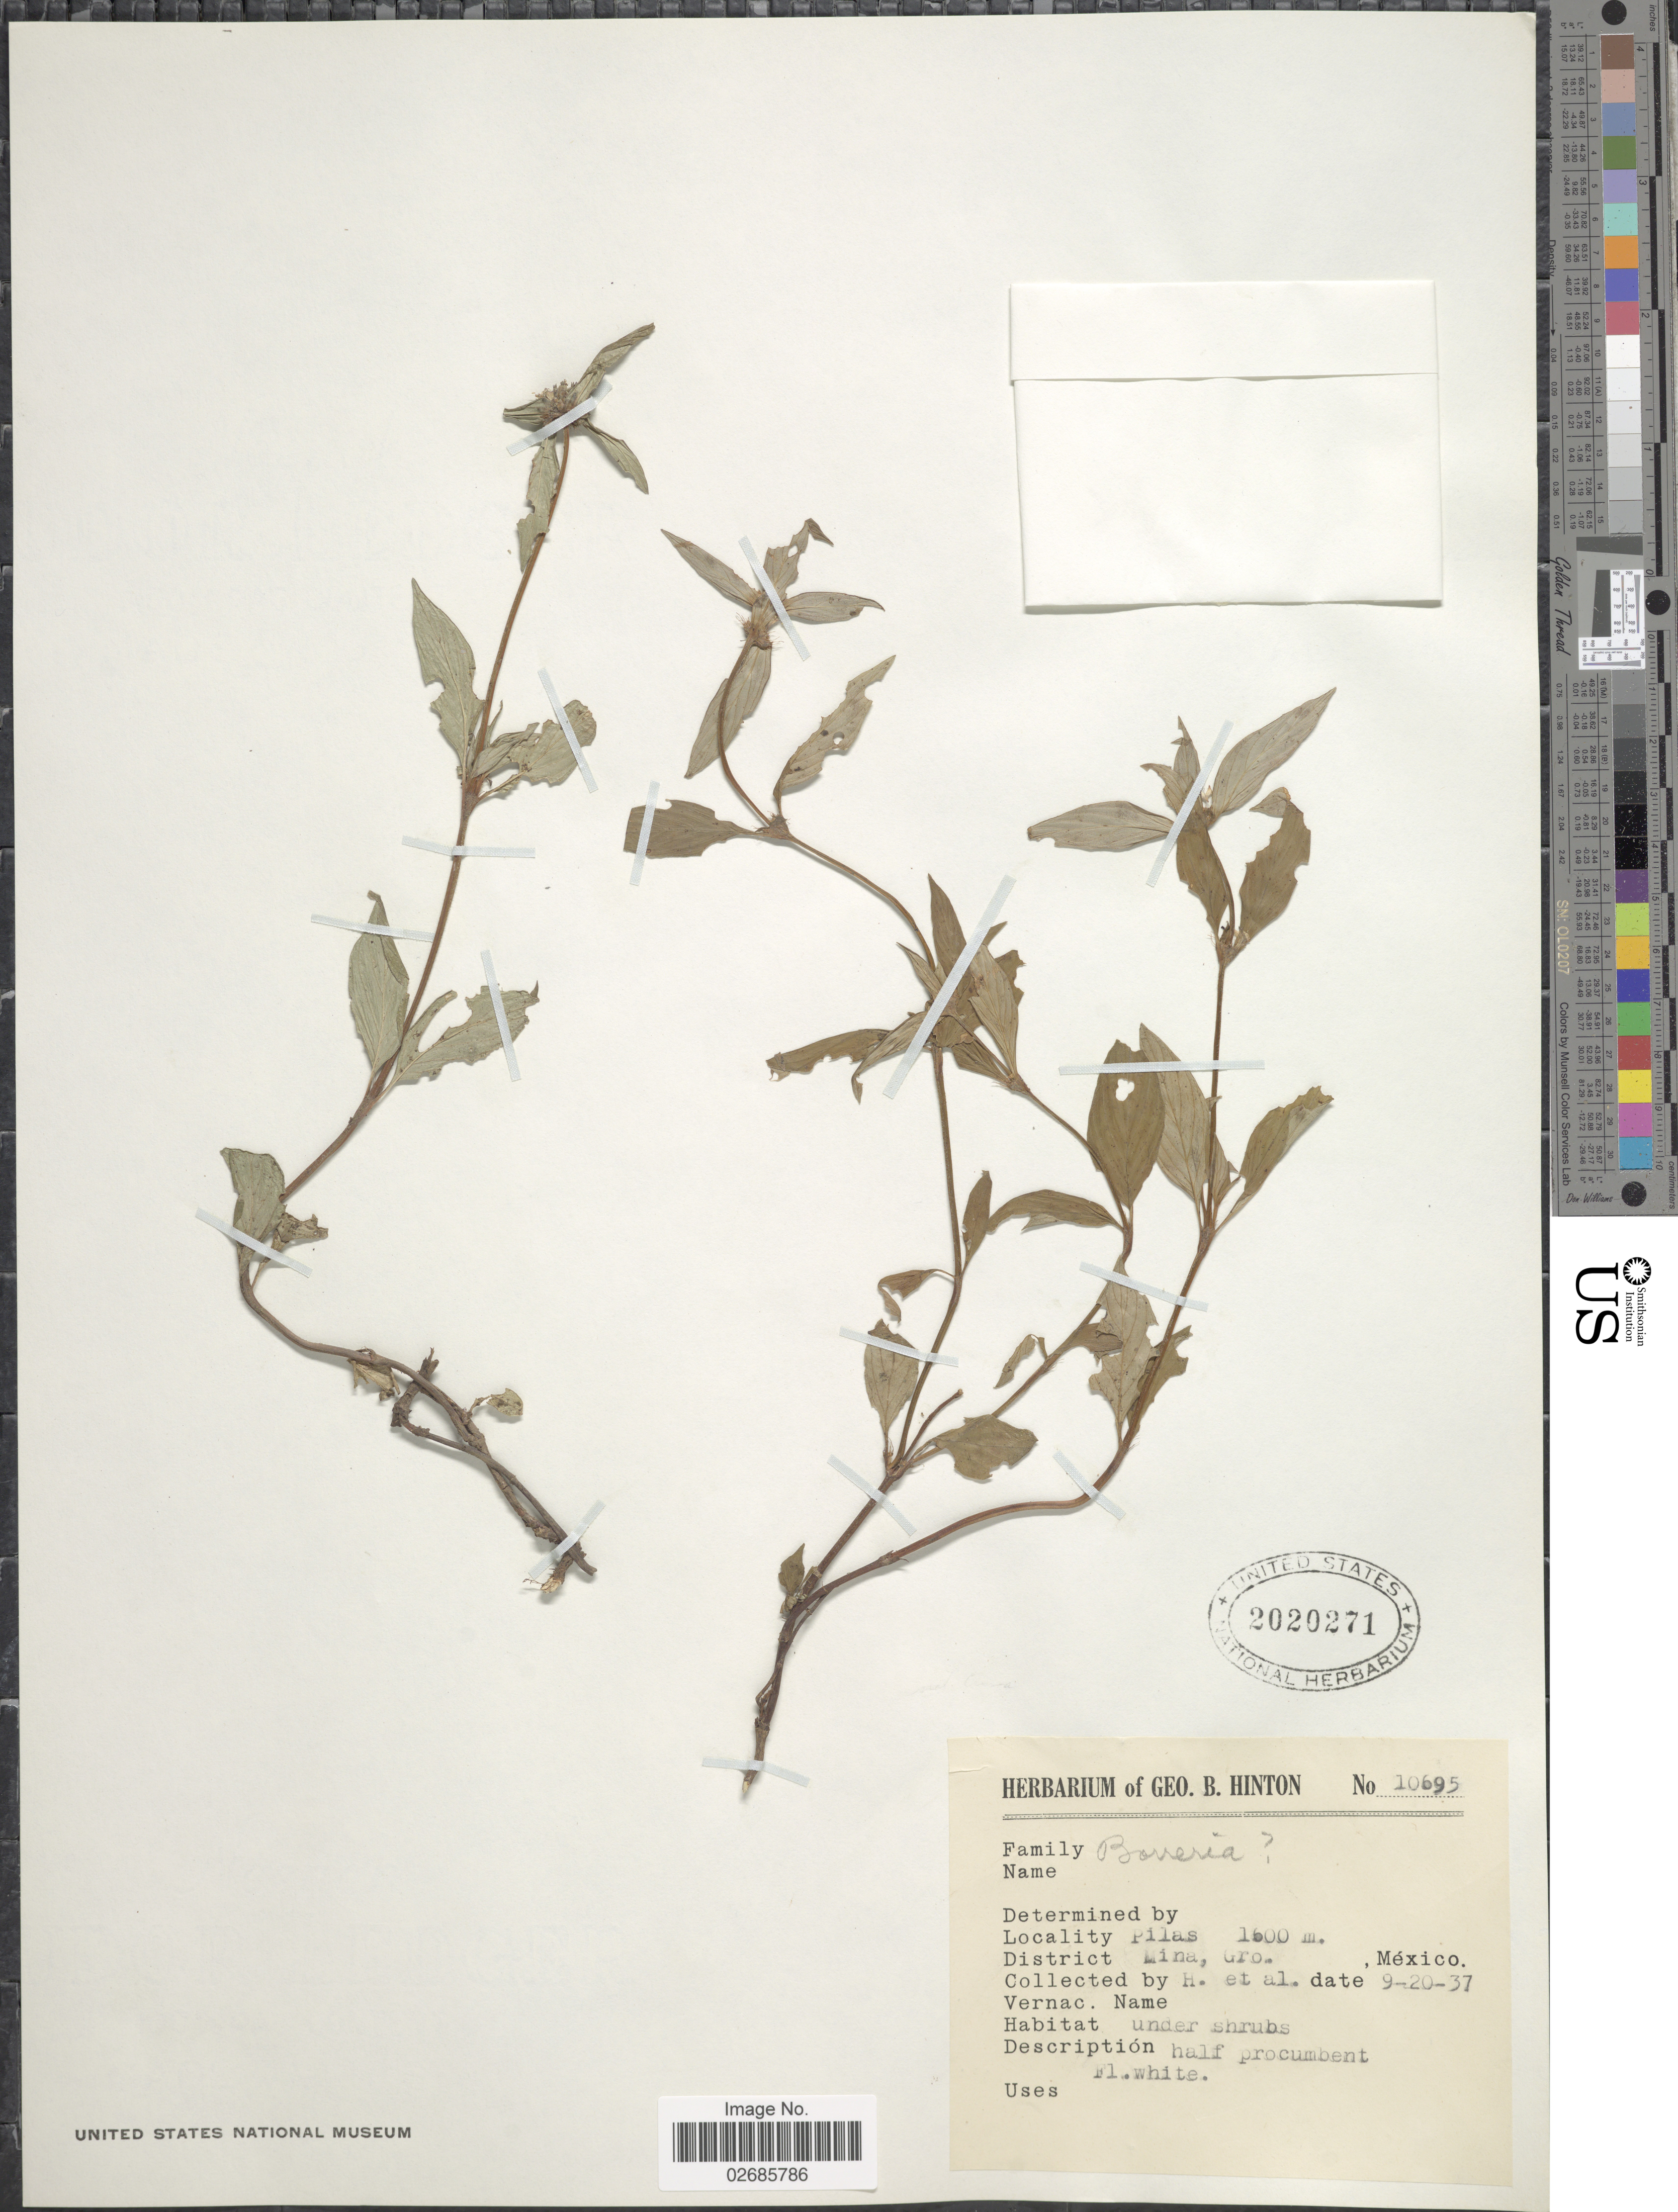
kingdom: Plantae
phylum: Tracheophyta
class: Magnoliopsida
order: Gentianales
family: Rubiaceae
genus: Borreria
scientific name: Borreria sp.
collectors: G. B. Hinton & et al.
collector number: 10695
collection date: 1937-09-20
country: Mexico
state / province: Guerrero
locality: Pilas, District Mina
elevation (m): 1600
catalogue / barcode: US 2020271